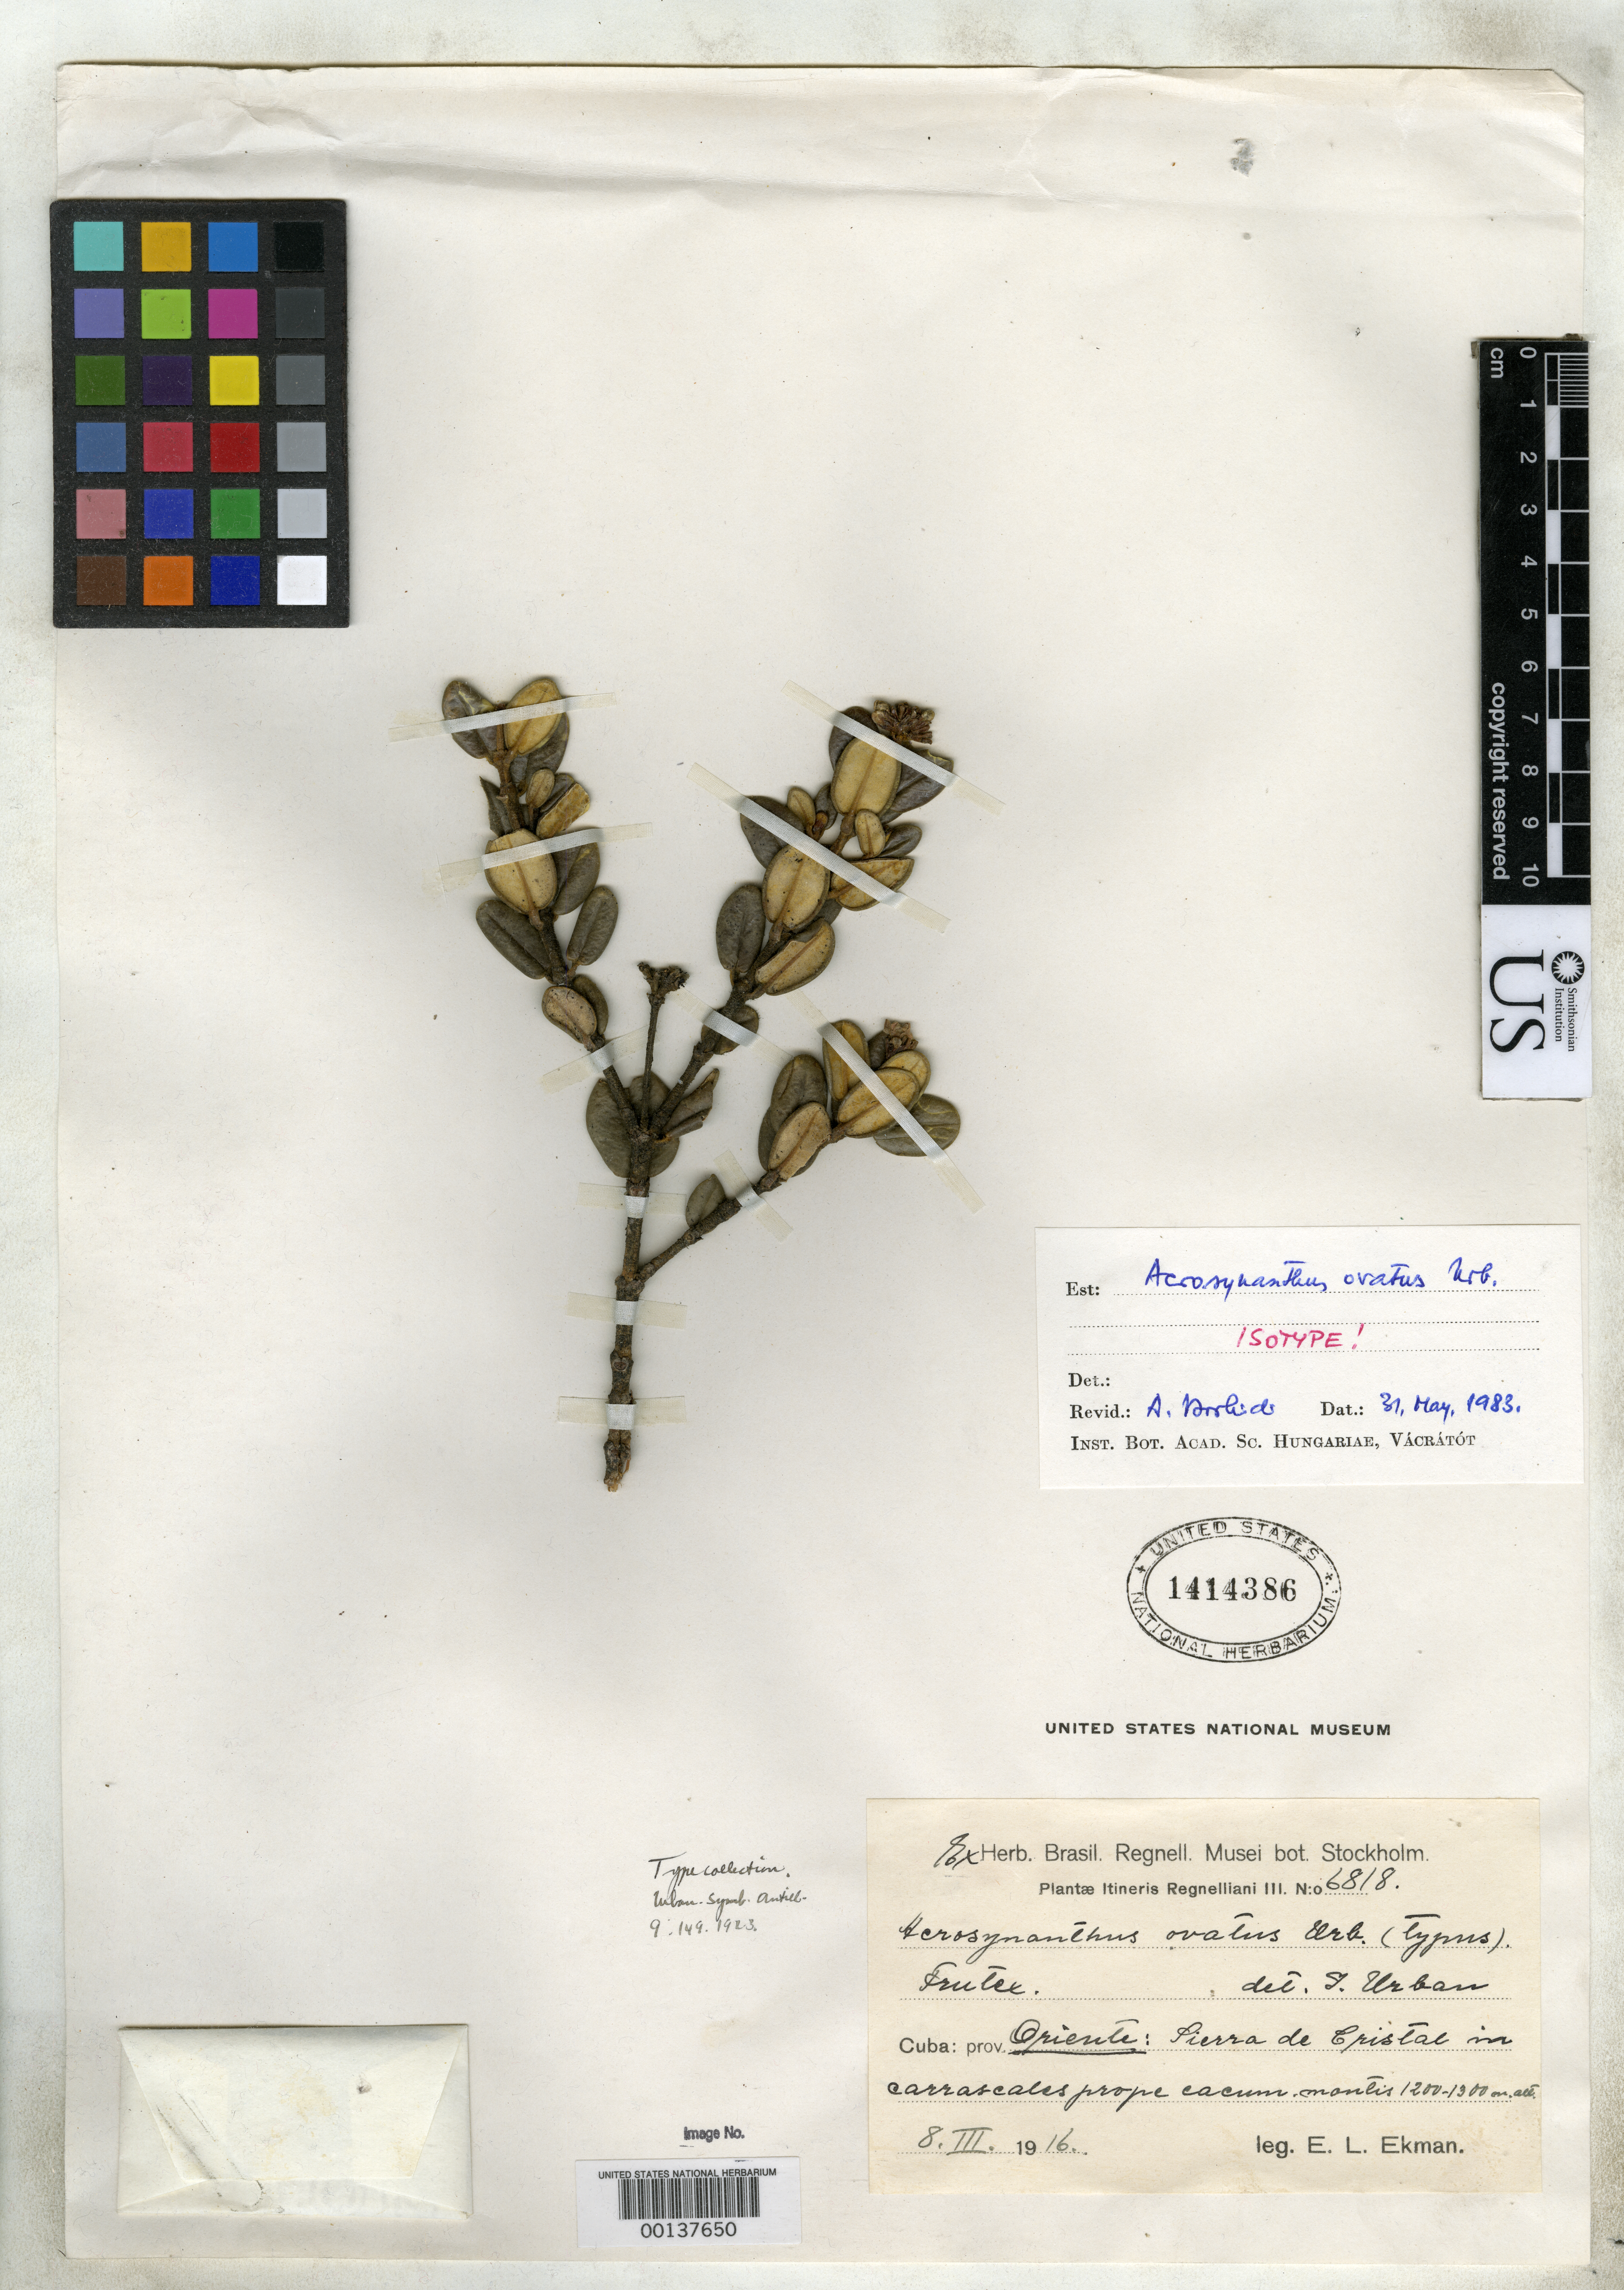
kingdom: Plantae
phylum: Tracheophyta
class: Magnoliopsida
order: Gentianales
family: Rubiaceae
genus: Acrosynanthus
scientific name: Acrosynanthus ovatus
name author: Urb.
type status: Isotype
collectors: E. L. Ekman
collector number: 6818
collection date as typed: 08 Mar 1916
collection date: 1916-03-08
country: Cuba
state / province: Oriente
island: Greater Antilles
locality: Sierra de Cristal.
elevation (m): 1200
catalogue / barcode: US 1414386